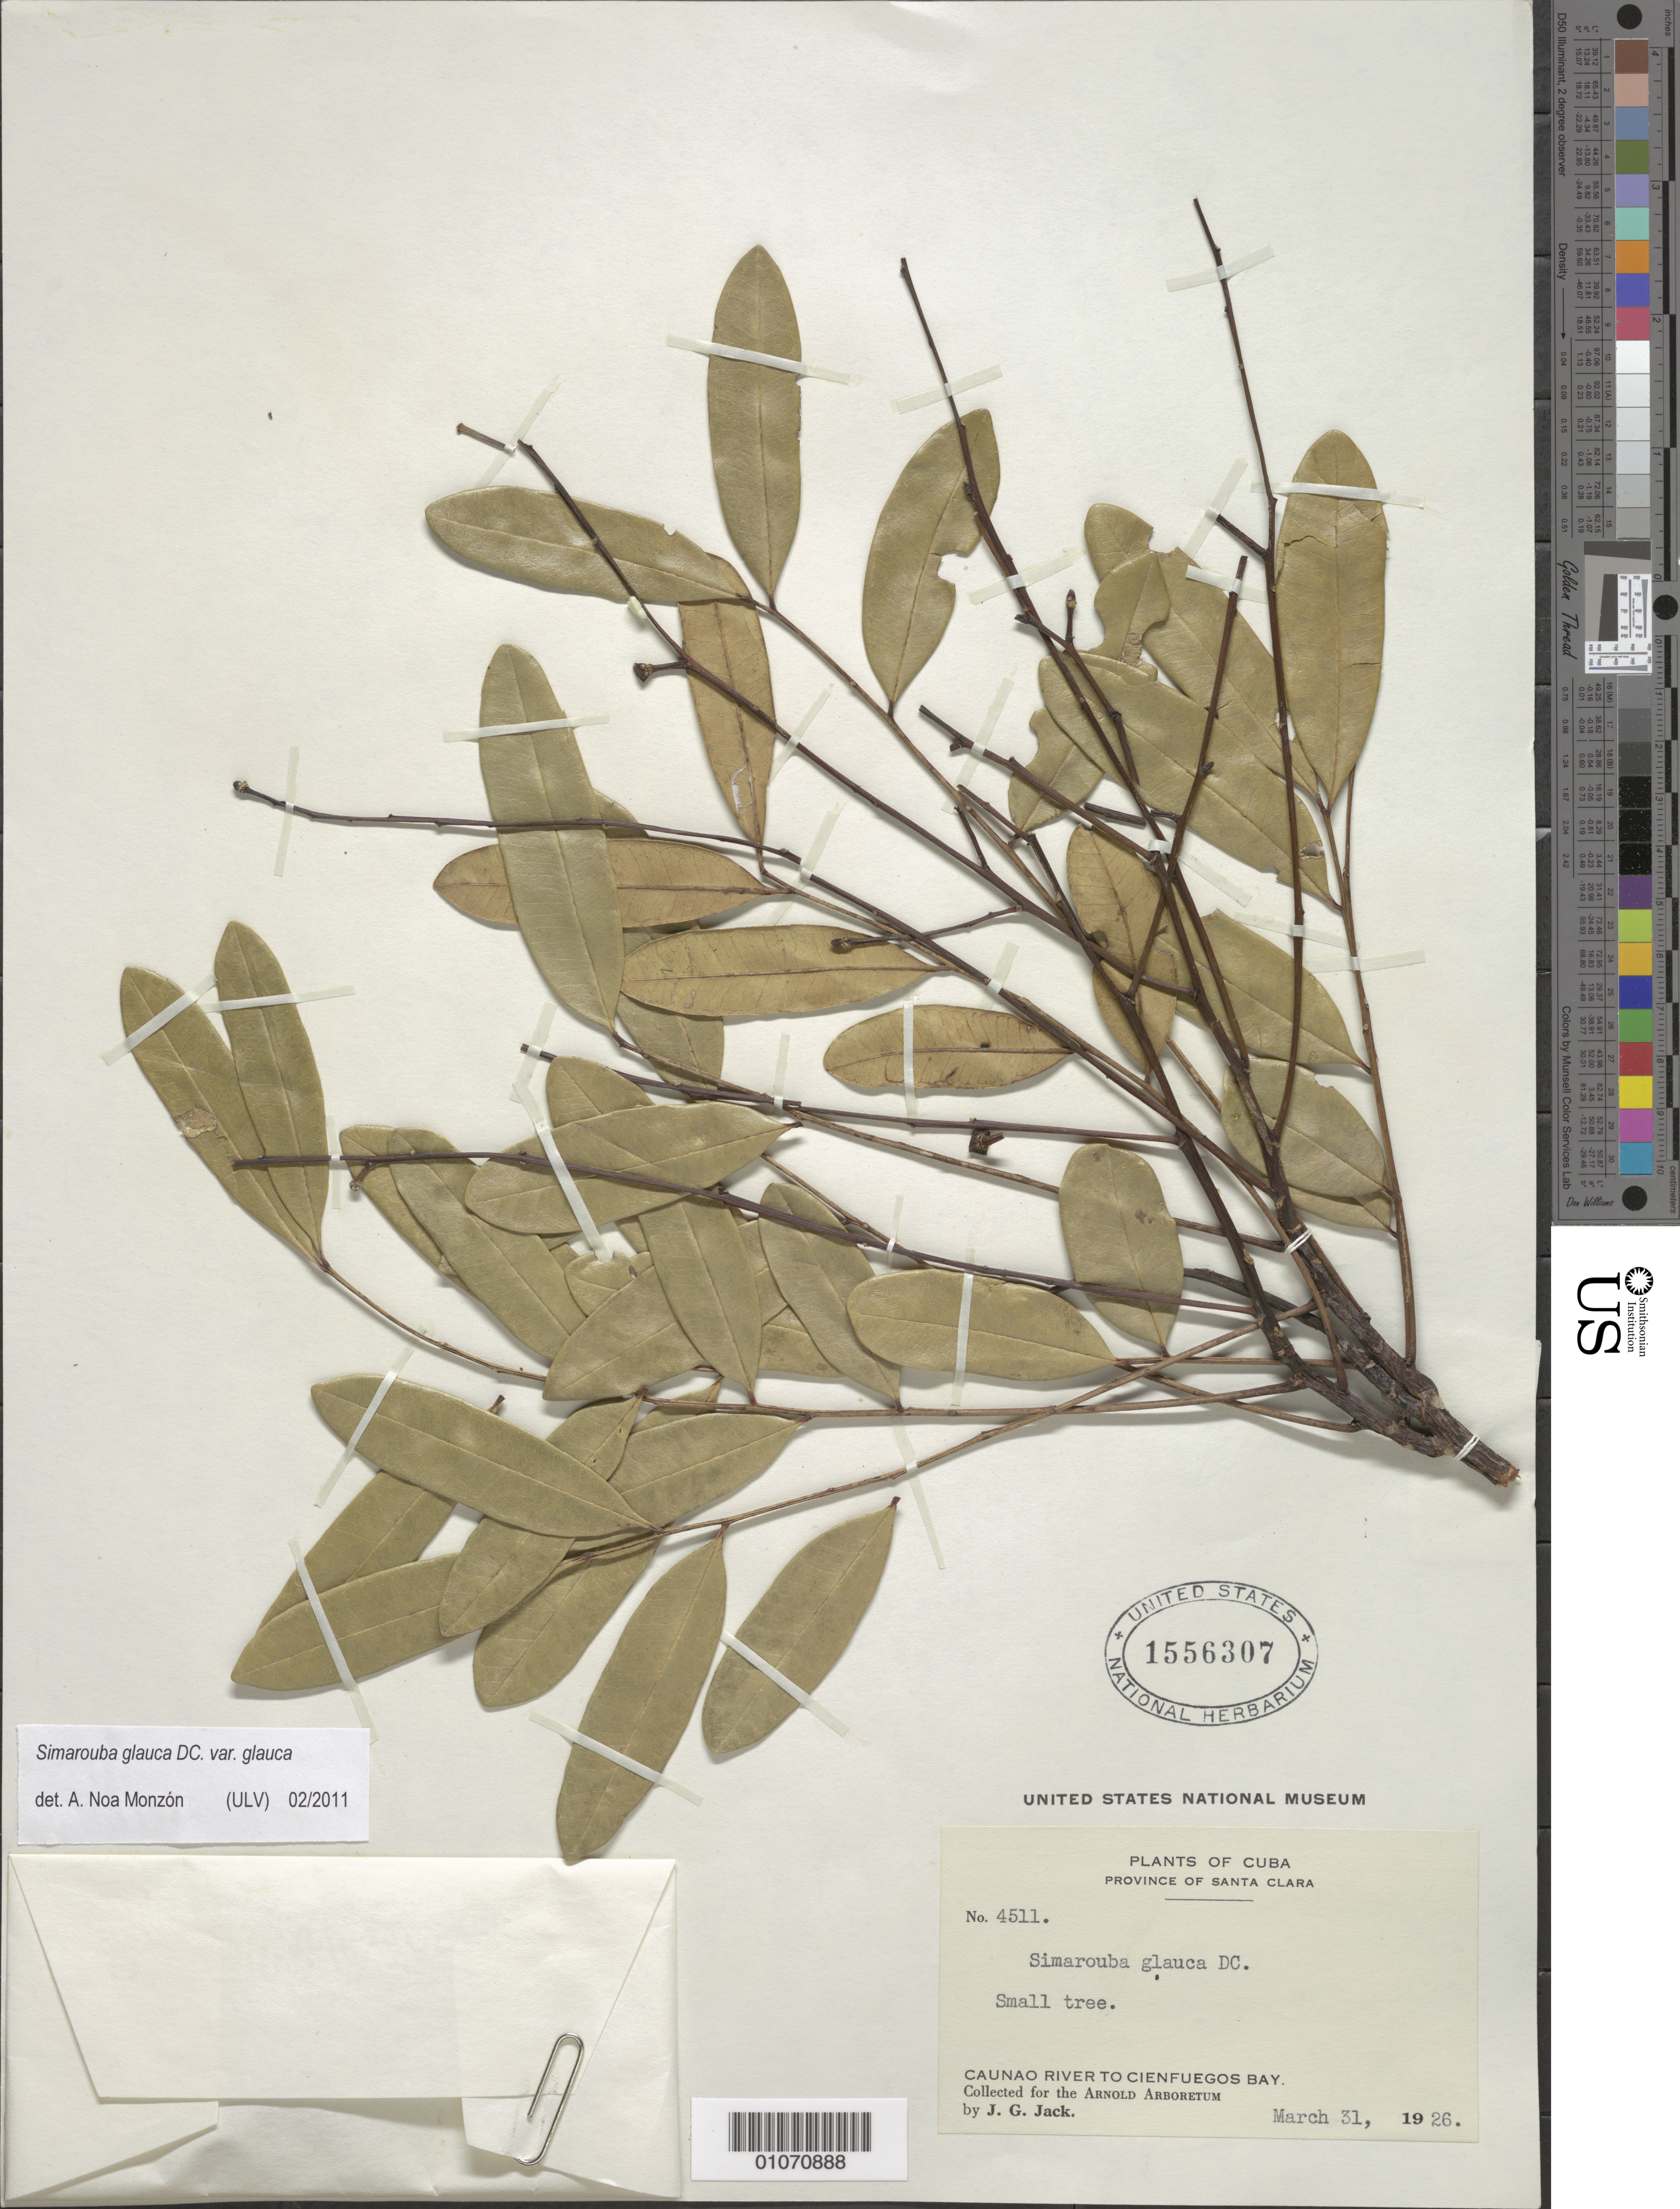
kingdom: Plantae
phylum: Tracheophyta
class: Magnoliopsida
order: Sapindales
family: Simaroubaceae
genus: Simarouba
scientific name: Simarouba glauca var. glauca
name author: DC.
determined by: Noa Monzón, A.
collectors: J. G. Jack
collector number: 4511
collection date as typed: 31 Mar 1926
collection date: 1926-03-31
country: Cuba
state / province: Santa Clara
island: Cuba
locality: Caunao River to Cienfuegos Bay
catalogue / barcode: US 1556307